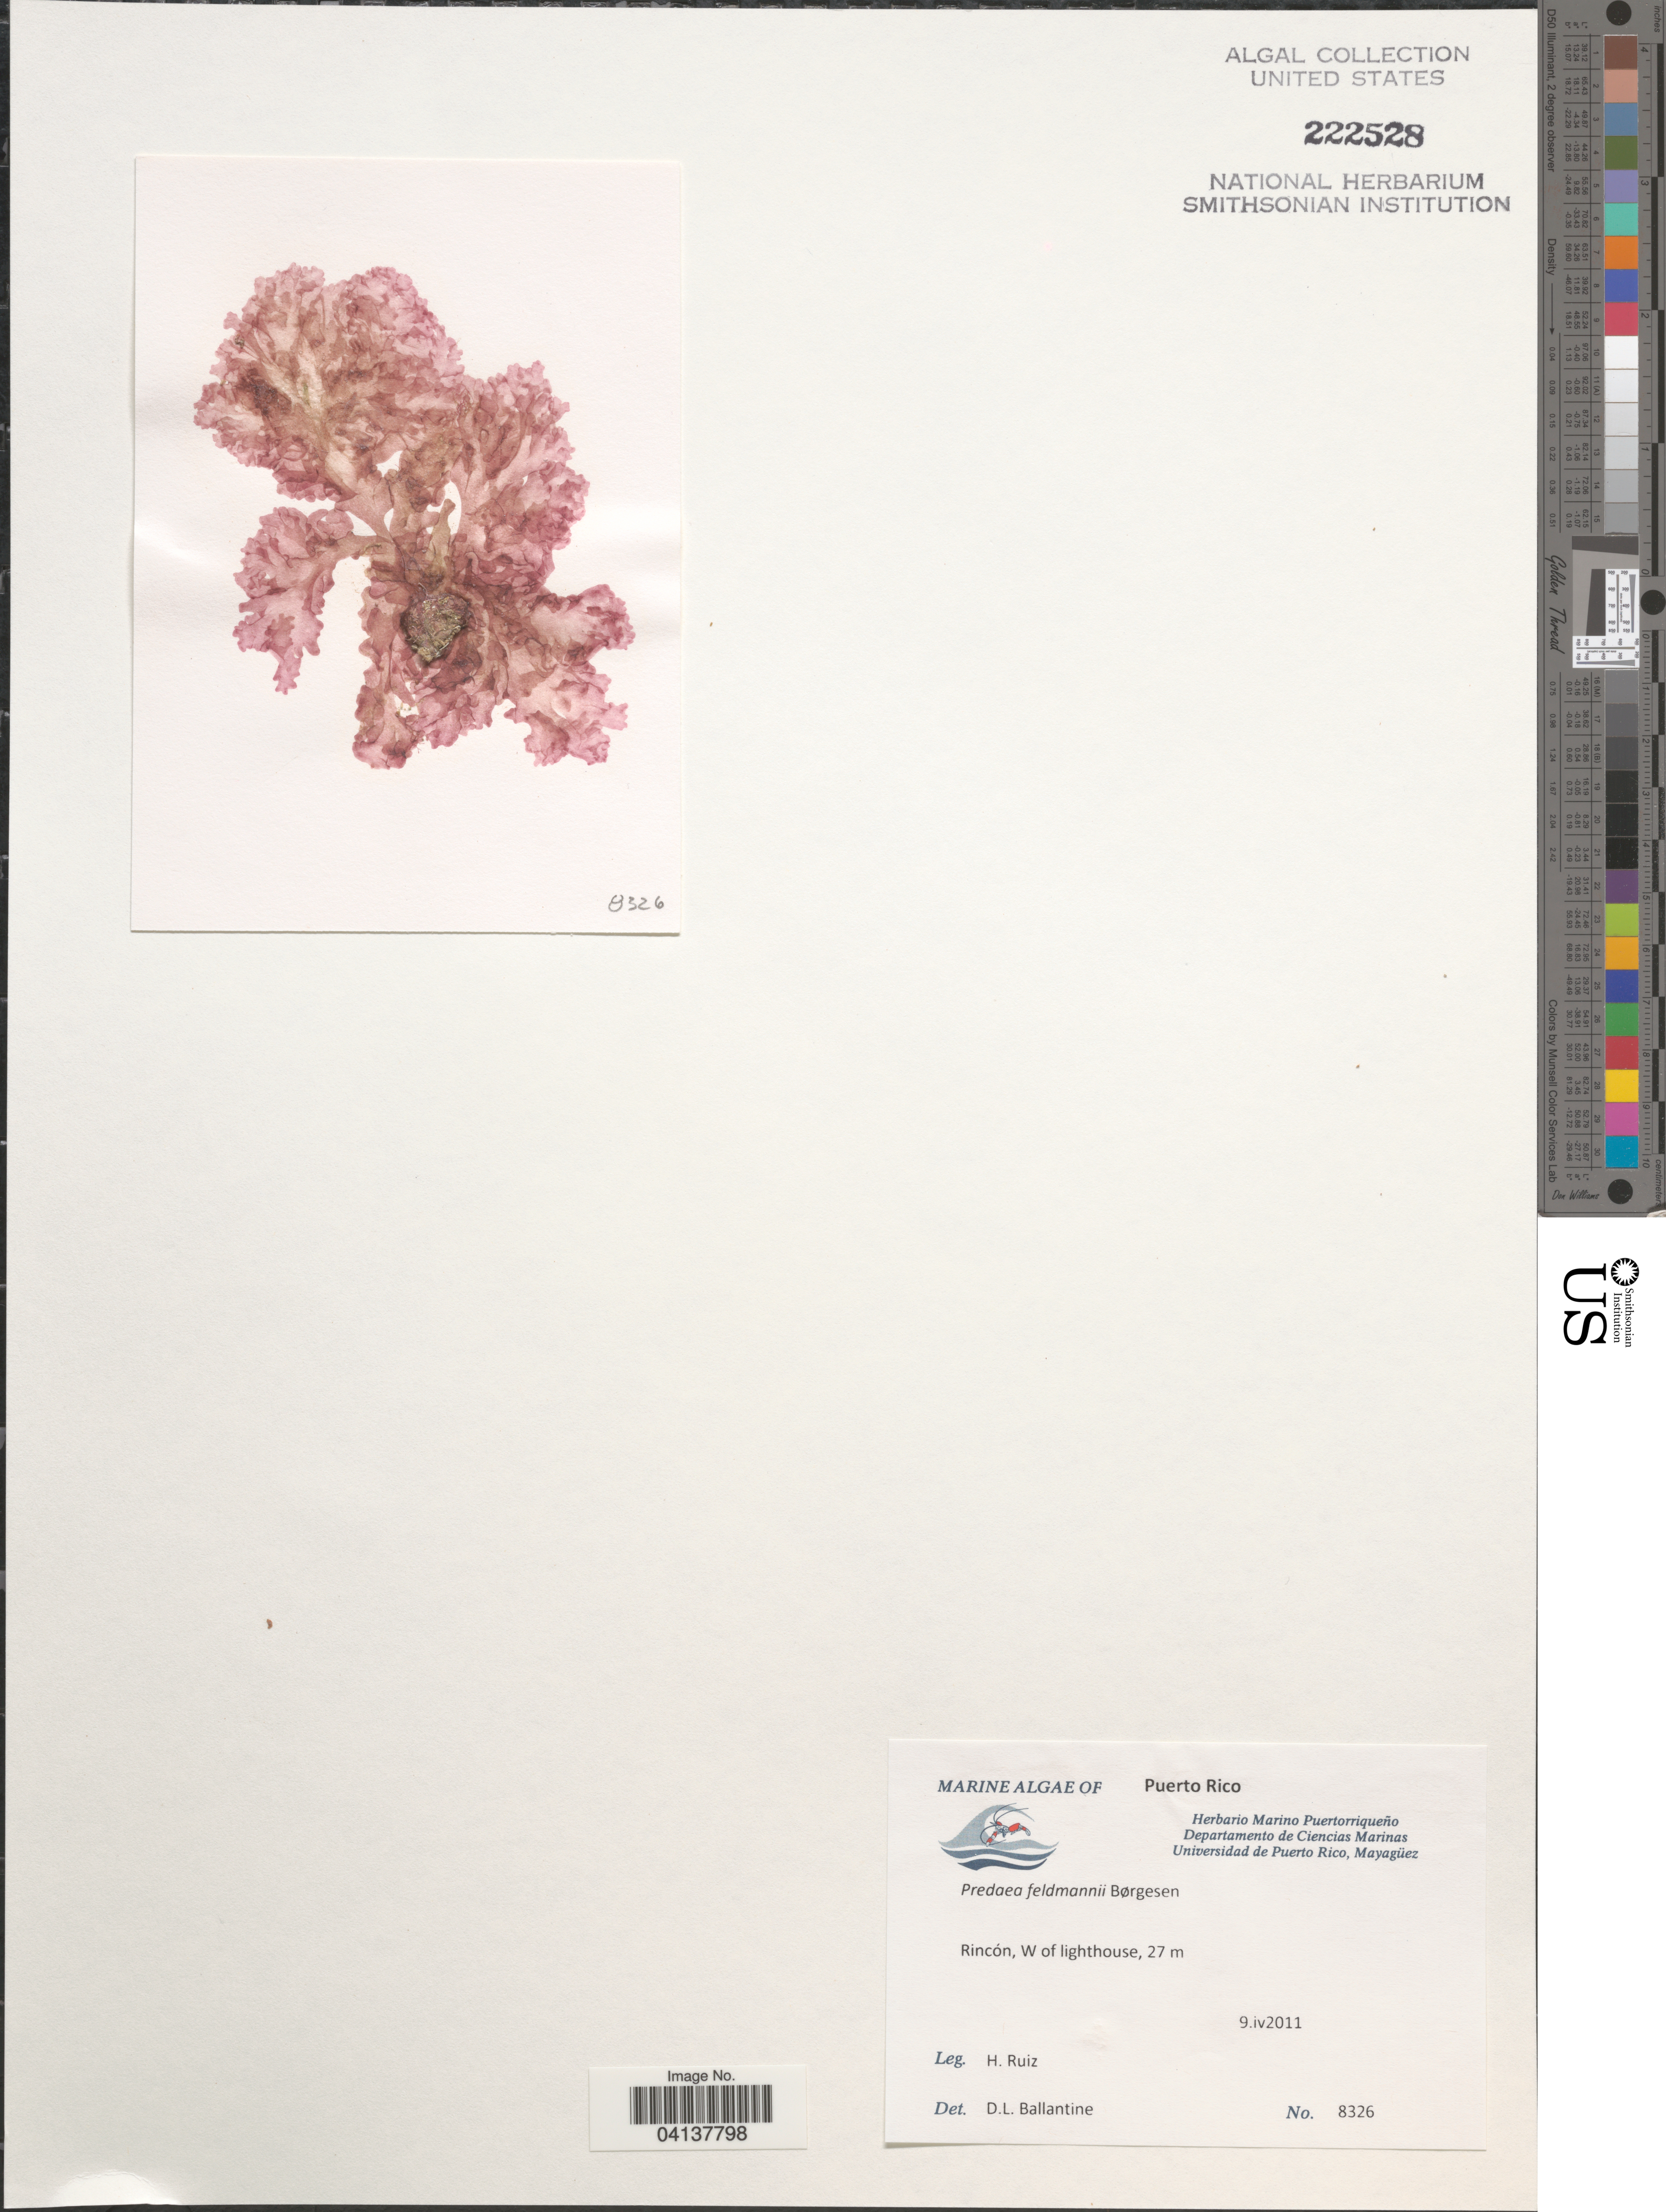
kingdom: Plantae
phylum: Rhodophyta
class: Florideophyceae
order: Nemastomatales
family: Nemastomataceae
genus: Predaea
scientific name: Predaea feldmannii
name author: Børgesen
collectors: H. Ruiz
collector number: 8326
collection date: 2011-04-09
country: Puerto Rico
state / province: Rincón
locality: W of lighthouse.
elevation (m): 27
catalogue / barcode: US 222528